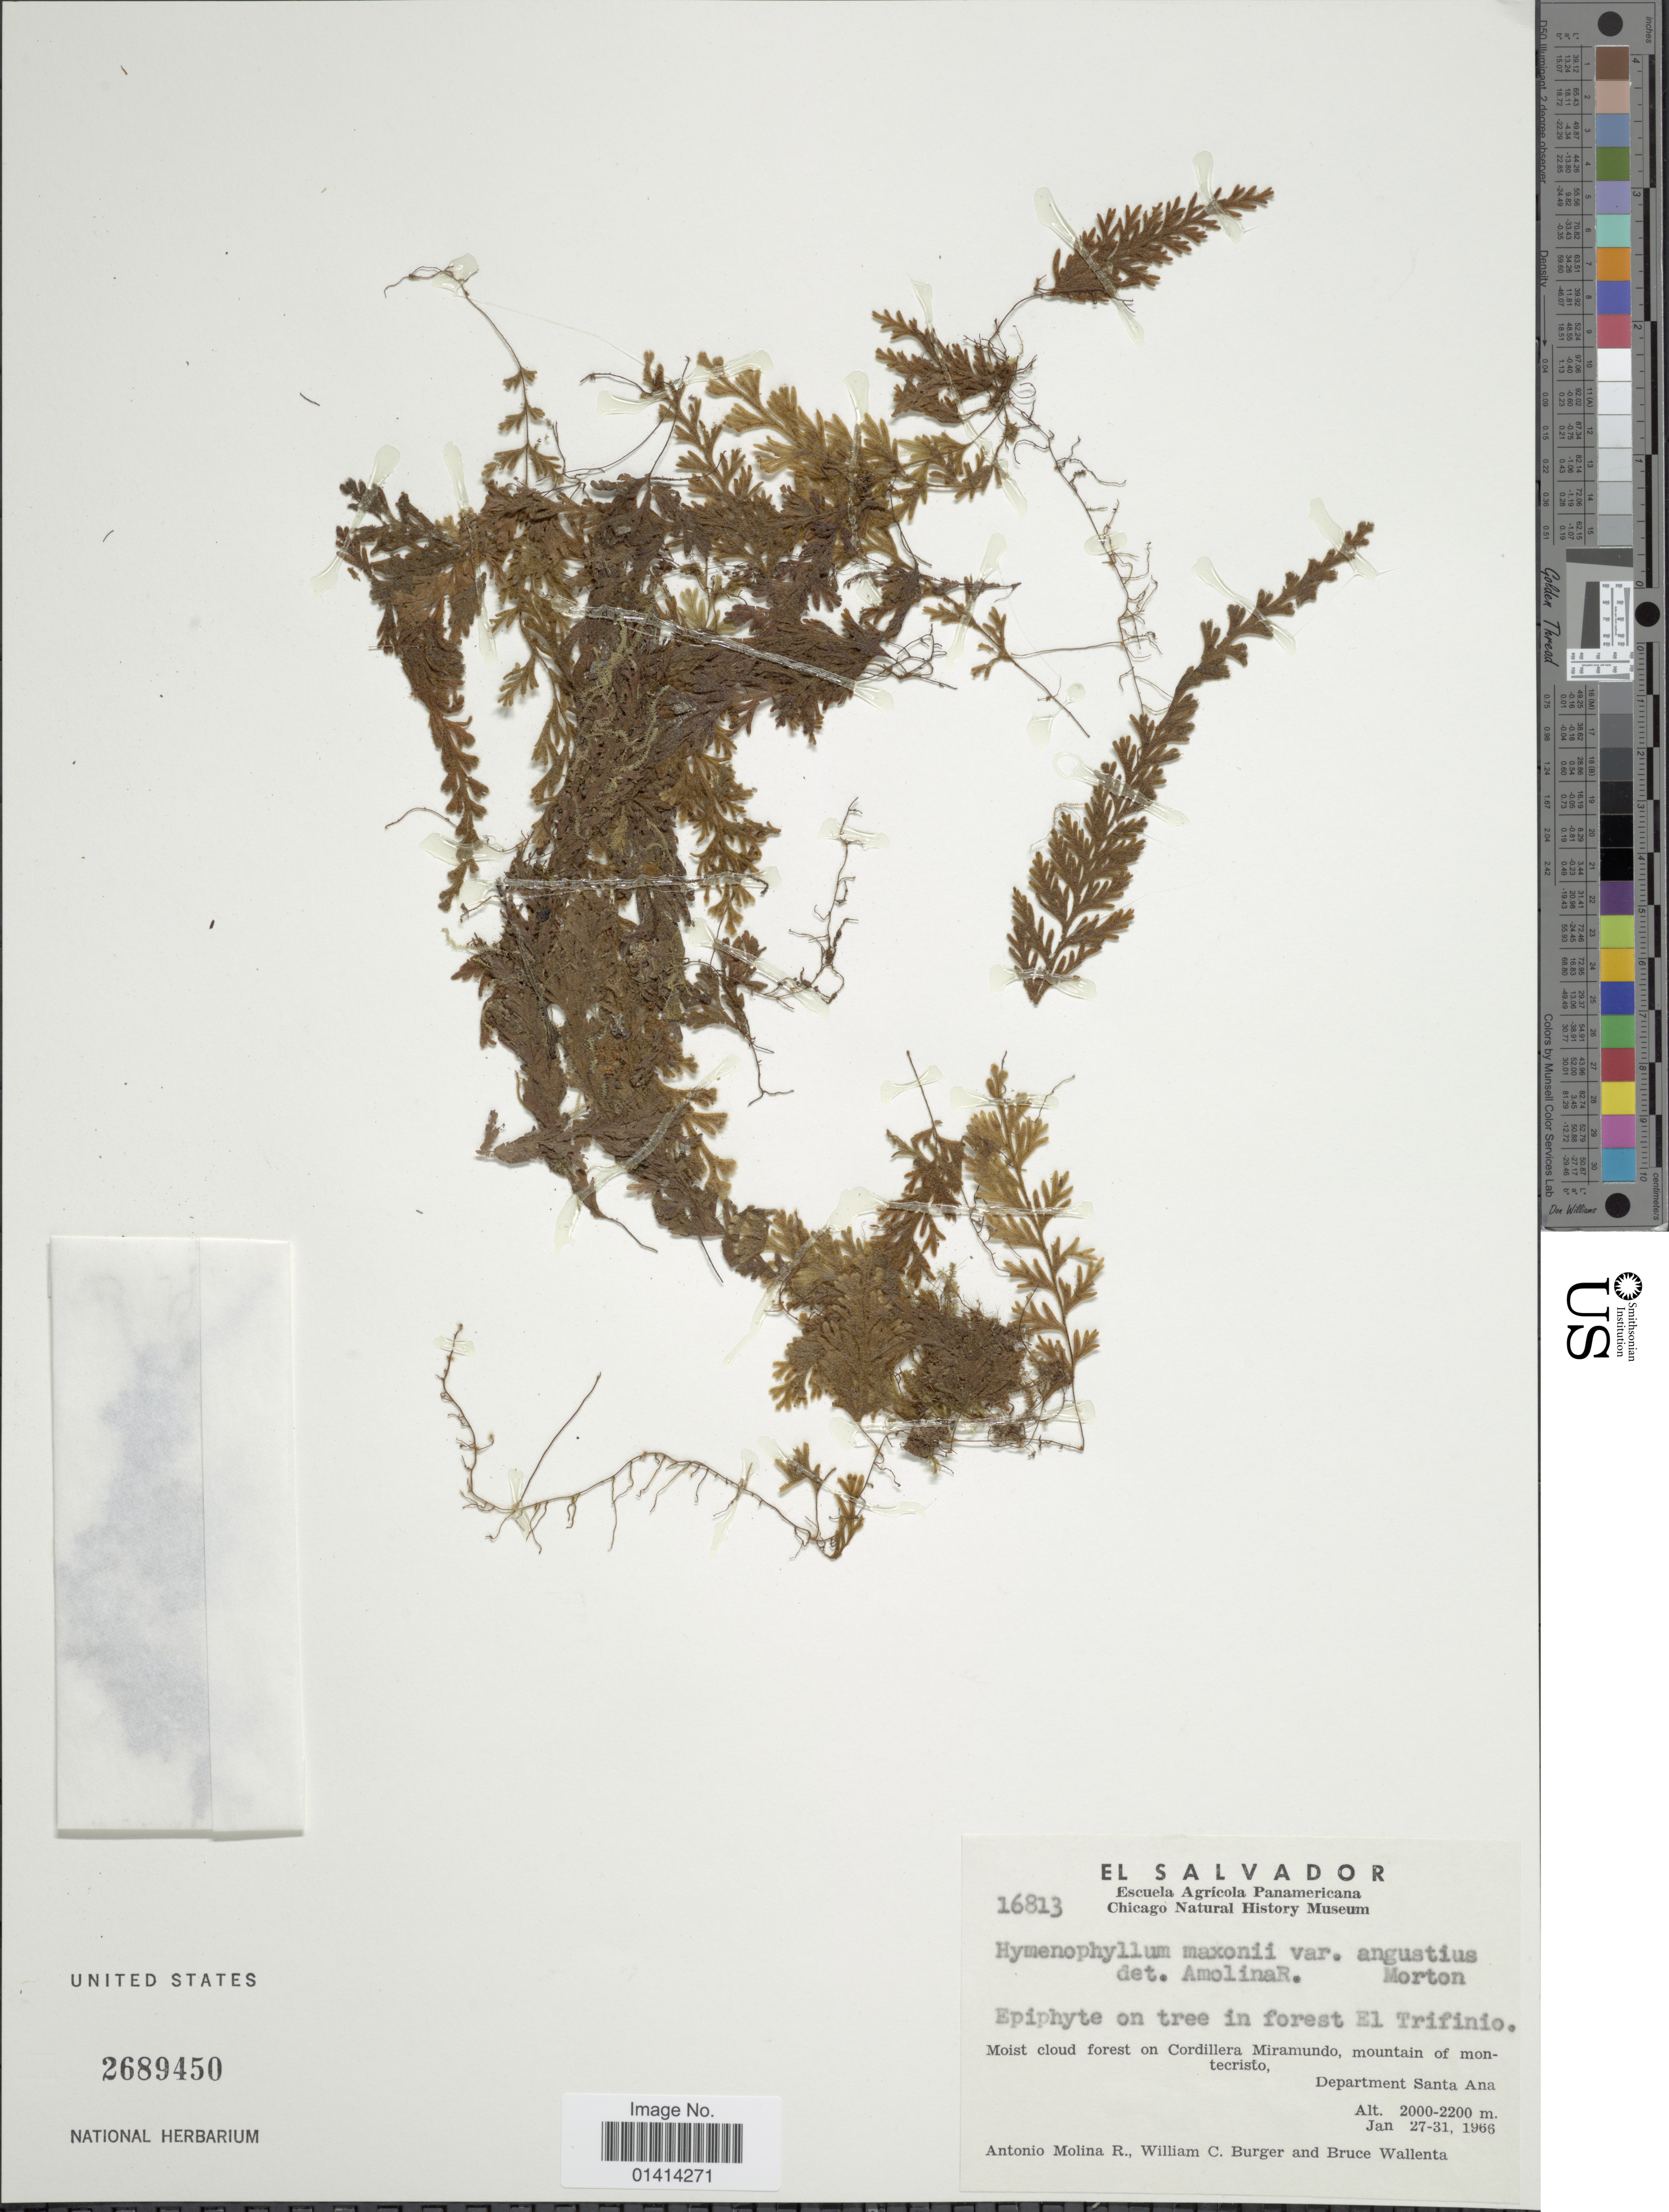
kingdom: Plantae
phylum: Tracheophyta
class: Polypodiopsida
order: Hymenophyllales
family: Hymenophyllaceae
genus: Hymenophyllum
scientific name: Hymenophyllum maxonii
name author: Christ ex C.V. Morton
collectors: A. Molina R., W. Burger & B. Wallenta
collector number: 16813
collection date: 1966-01-27/1966-01-31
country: El Salvador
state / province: Santa Ana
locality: On tree in forest El Trifinio, on Cordillera Miramundo, mountain of montecristo, Department Santa Ana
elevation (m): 2000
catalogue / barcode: US 2689450